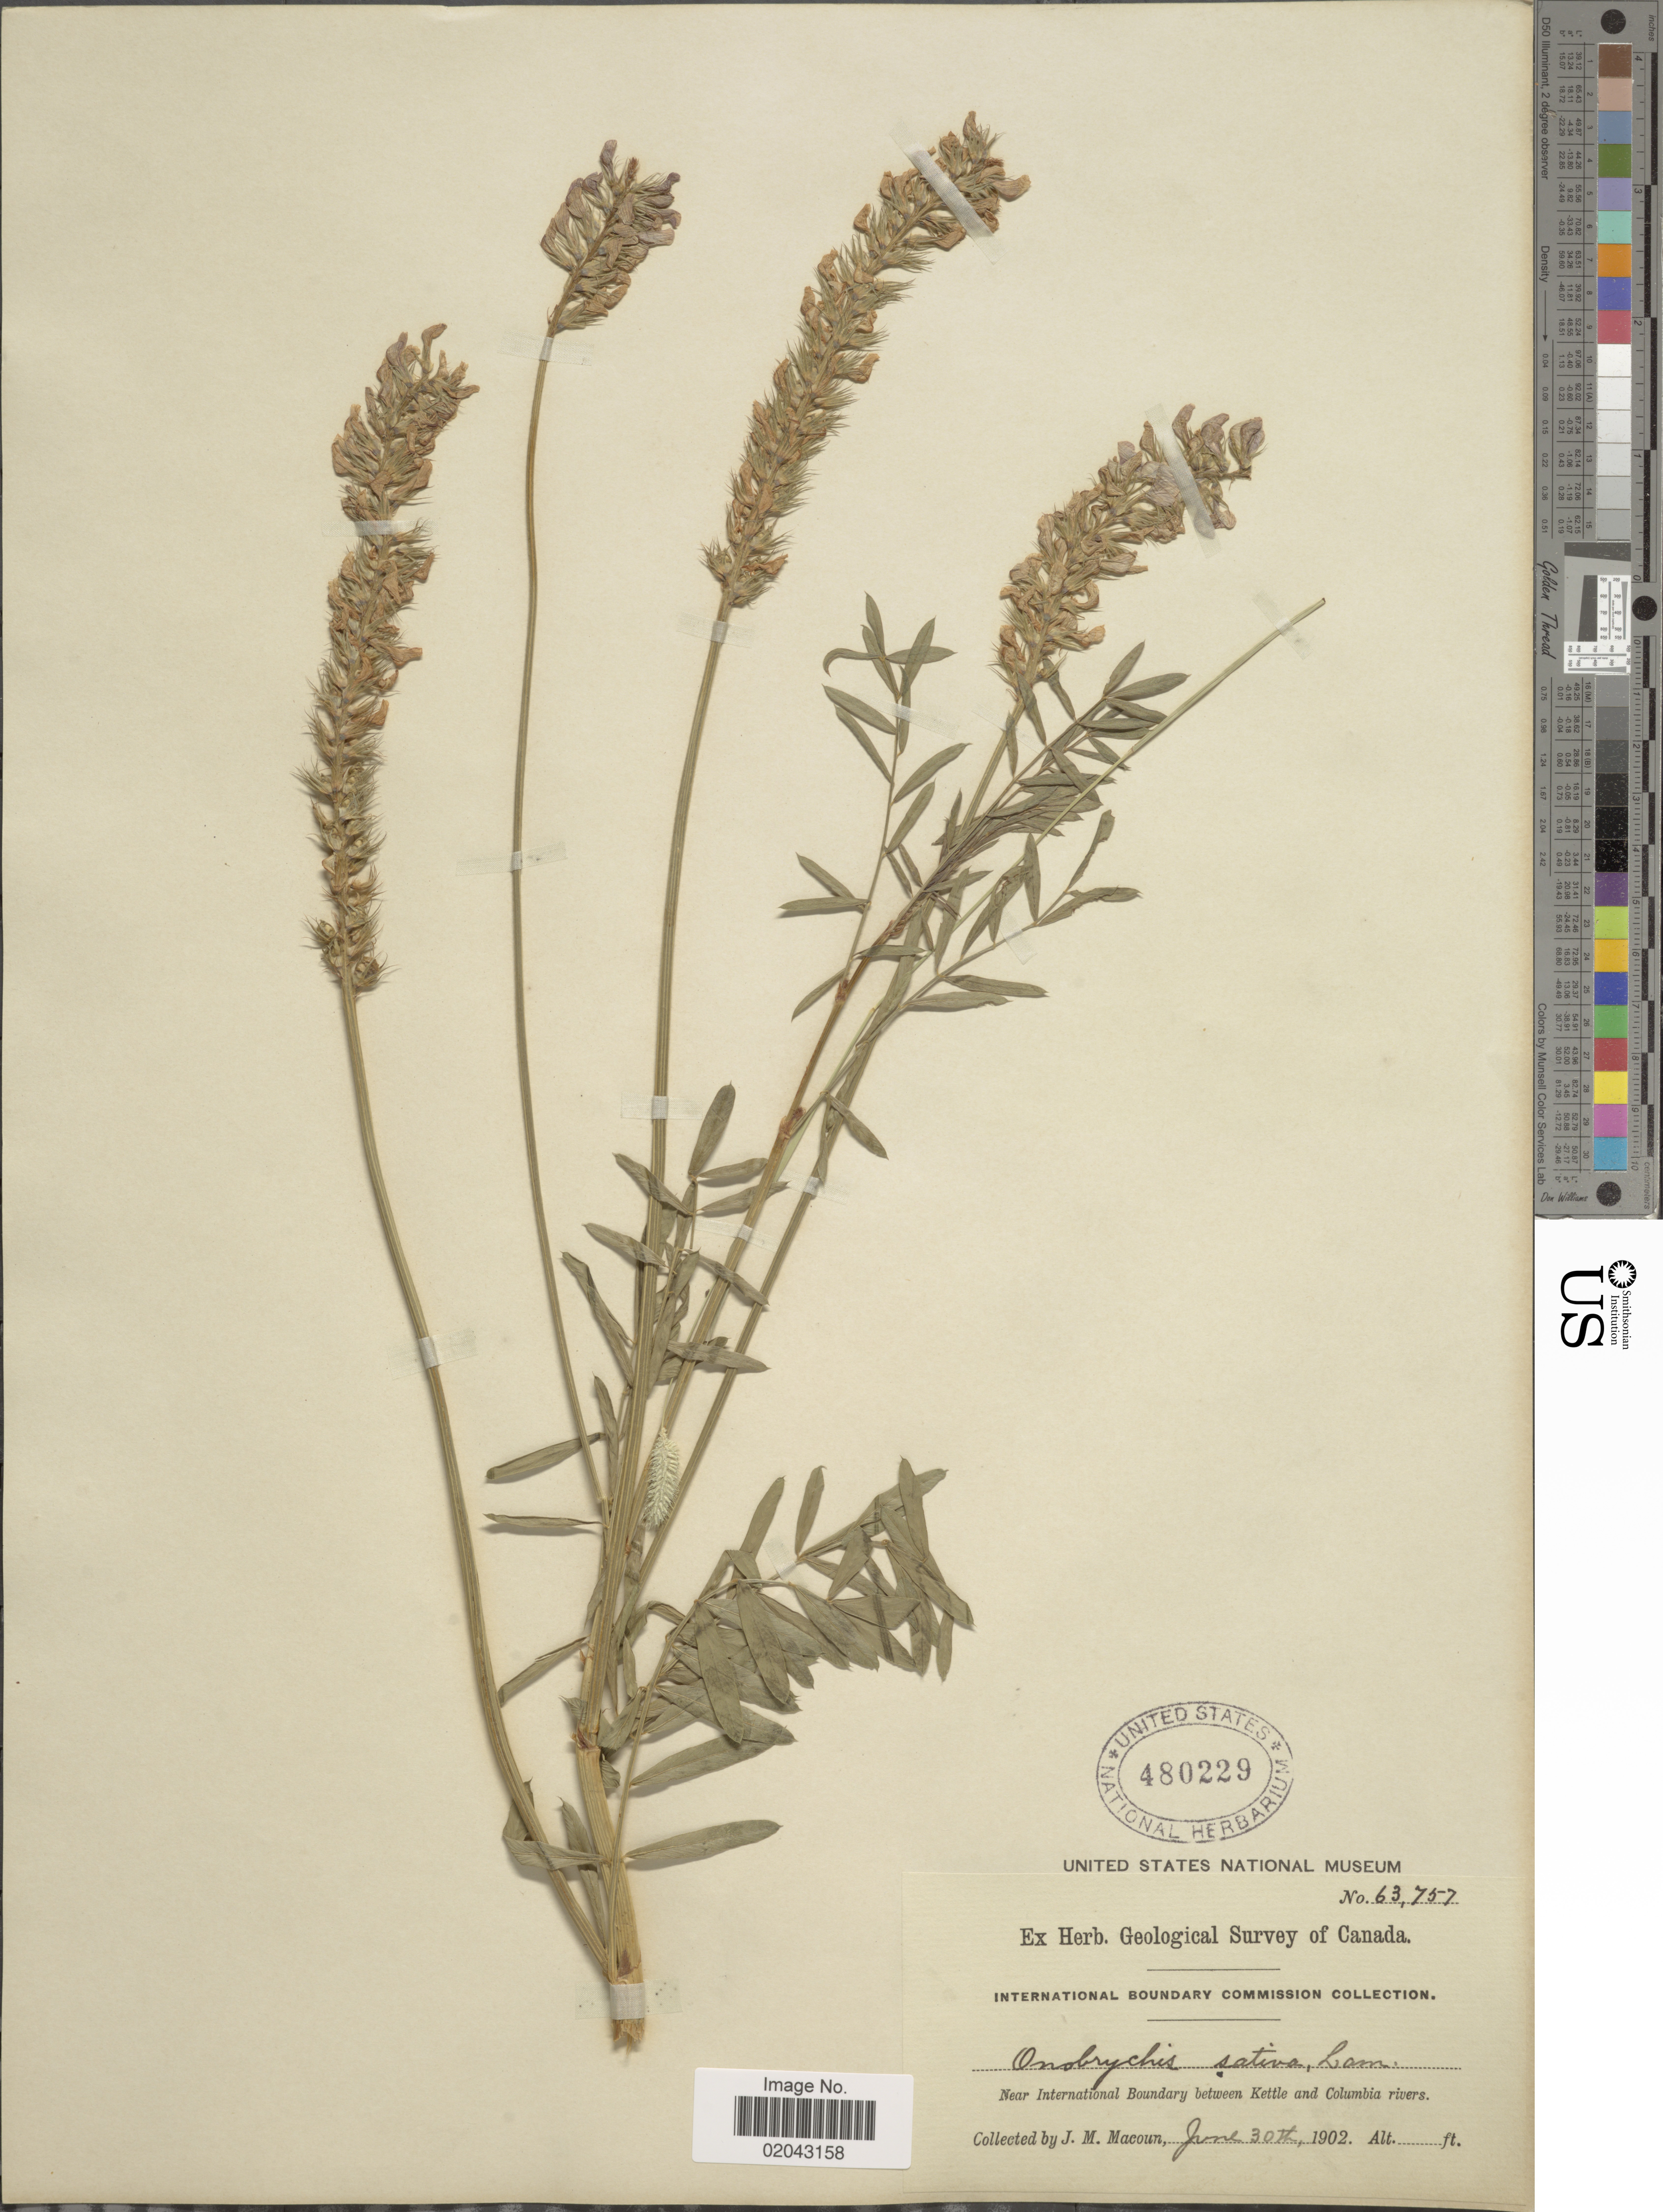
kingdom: Plantae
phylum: Tracheophyta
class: Magnoliopsida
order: Fabales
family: Fabaceae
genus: Onobrychis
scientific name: Onobrychis sativa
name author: Lam.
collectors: J. M. Macoun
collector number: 63757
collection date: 1902-06-30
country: Canada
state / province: British Columbia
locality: Near International Boundary between Kettle and Columbia rivers.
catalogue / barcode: US 480229